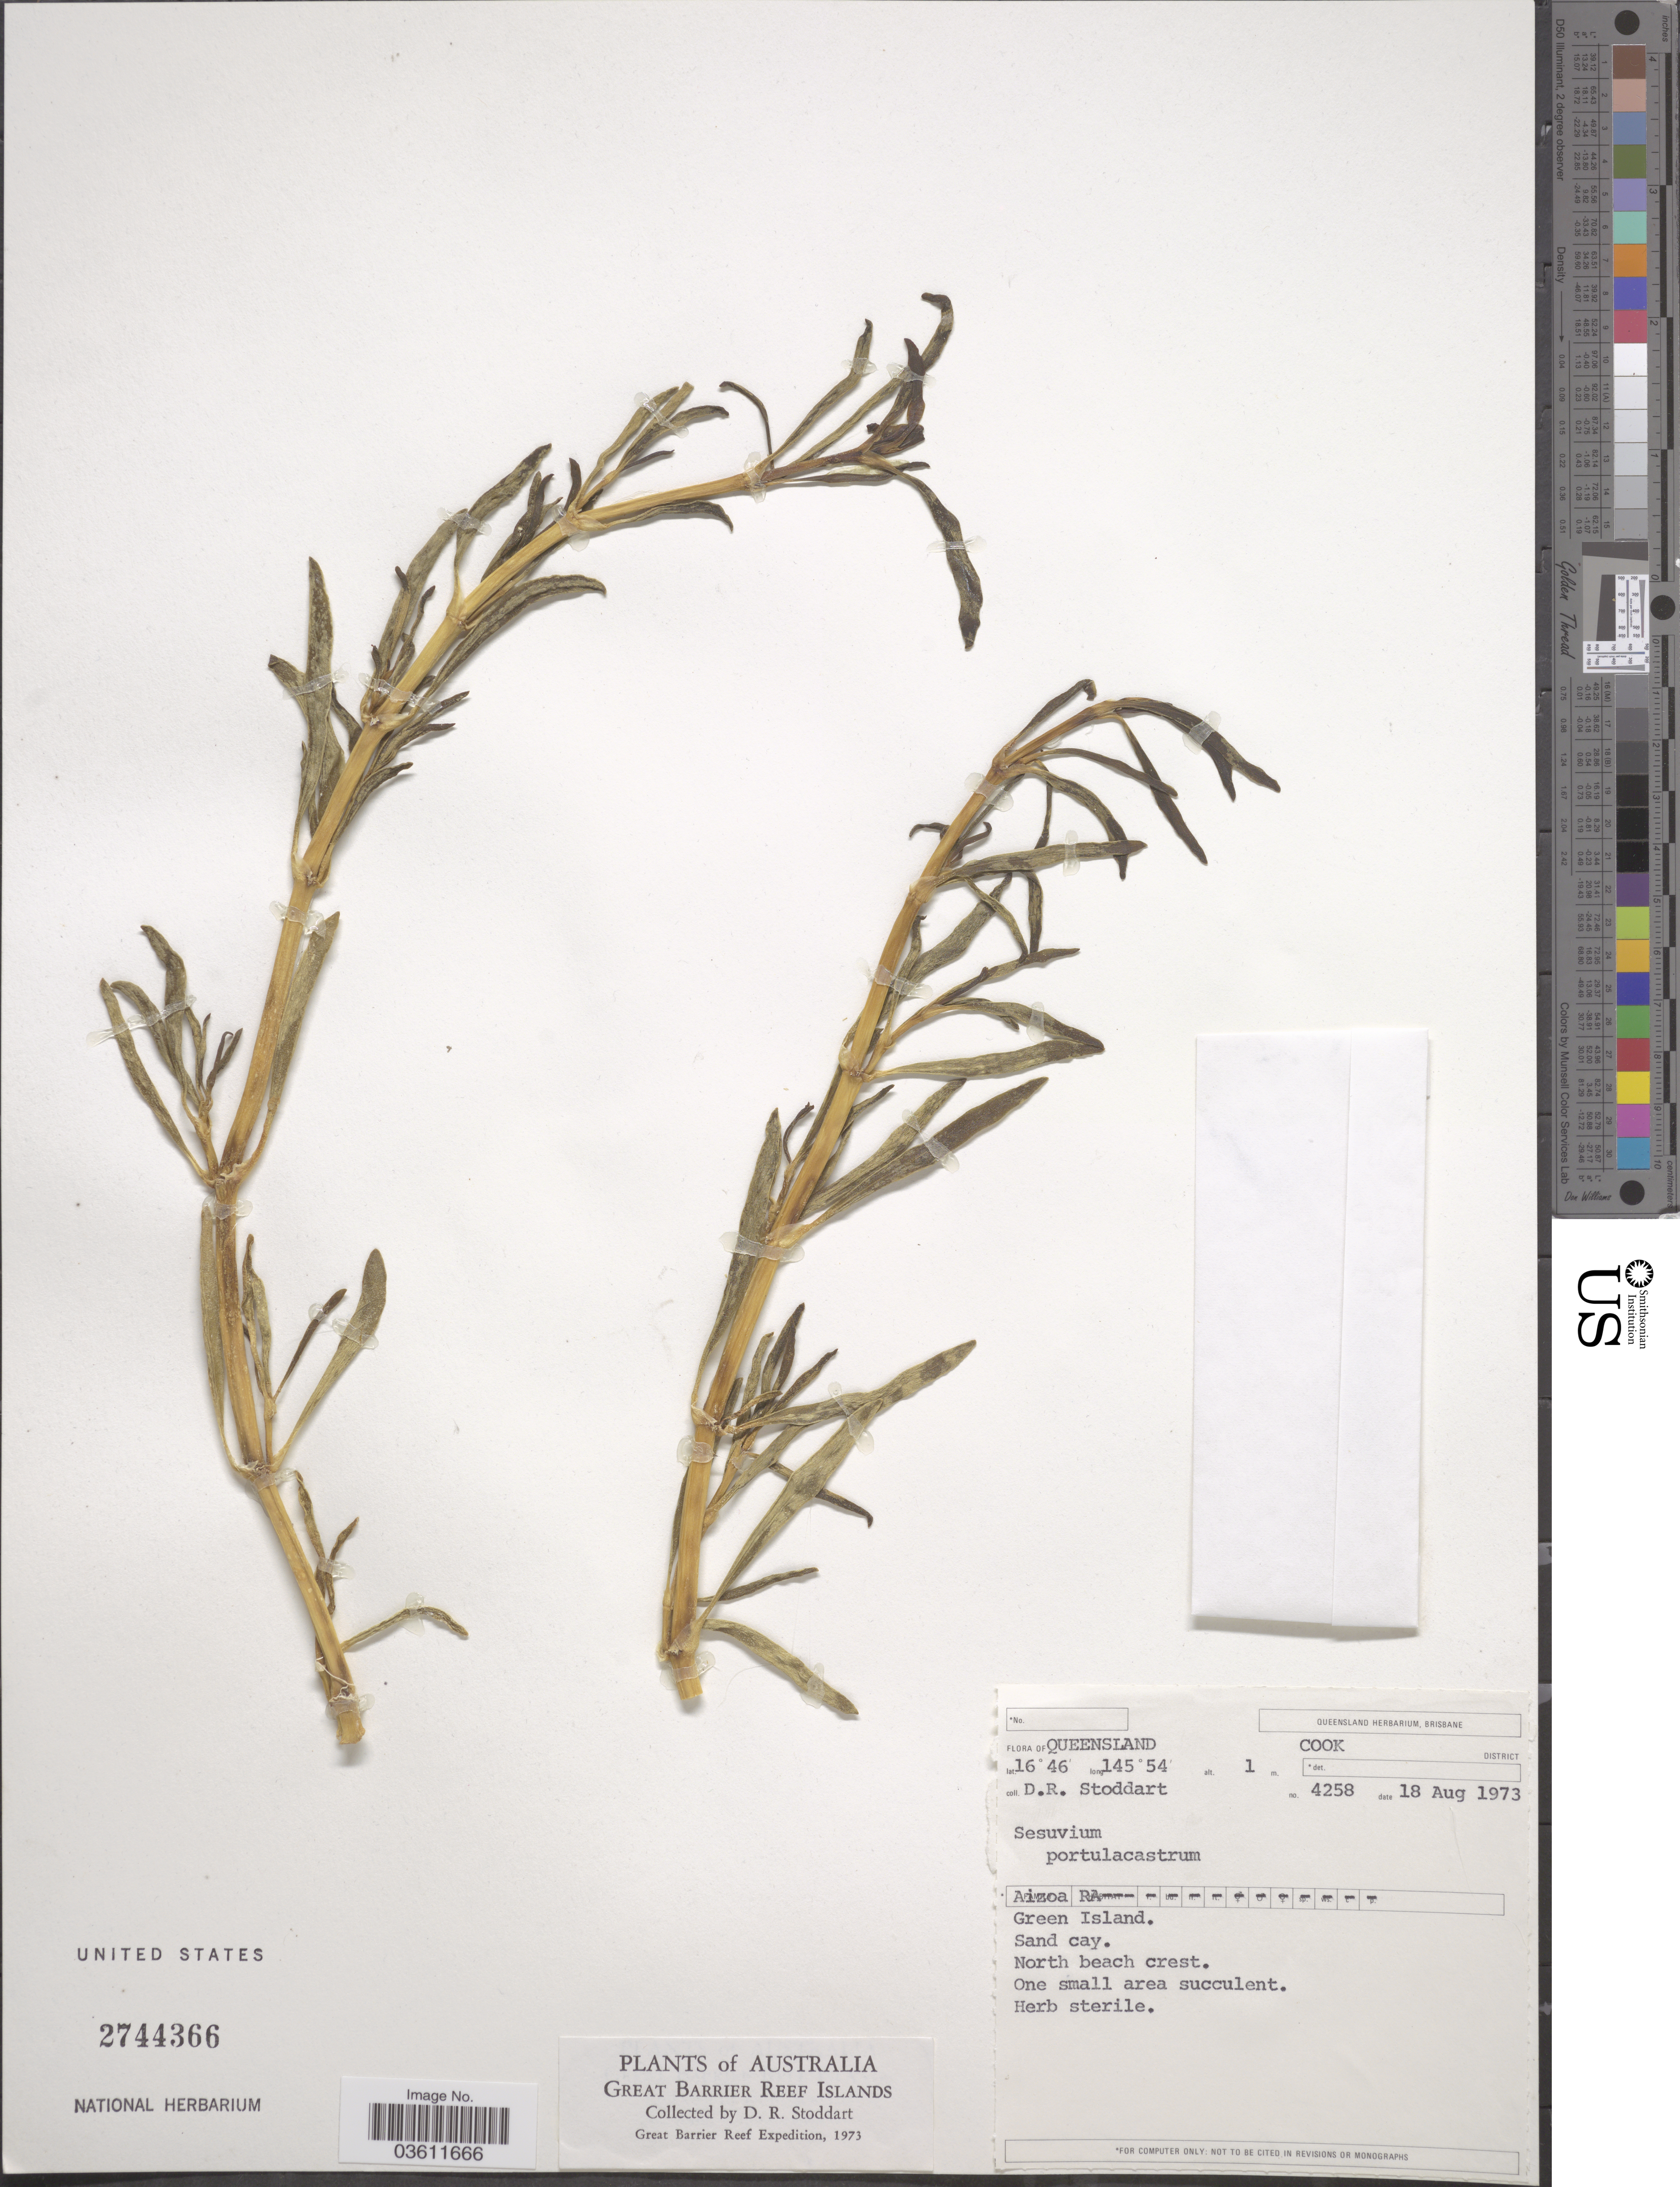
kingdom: Plantae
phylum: Tracheophyta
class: Magnoliopsida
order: Caryophyllales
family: Aizoaceae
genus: Sesuvium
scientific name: Sesuvium portulacastrum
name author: (L.) L.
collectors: D. R. Stoddart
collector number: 4258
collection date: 1973-08-18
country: Australia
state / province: Queensland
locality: Cook District. Green Island. Sand cay. North beach crest. Great Barrier Reef Islands.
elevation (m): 1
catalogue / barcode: US 2744366